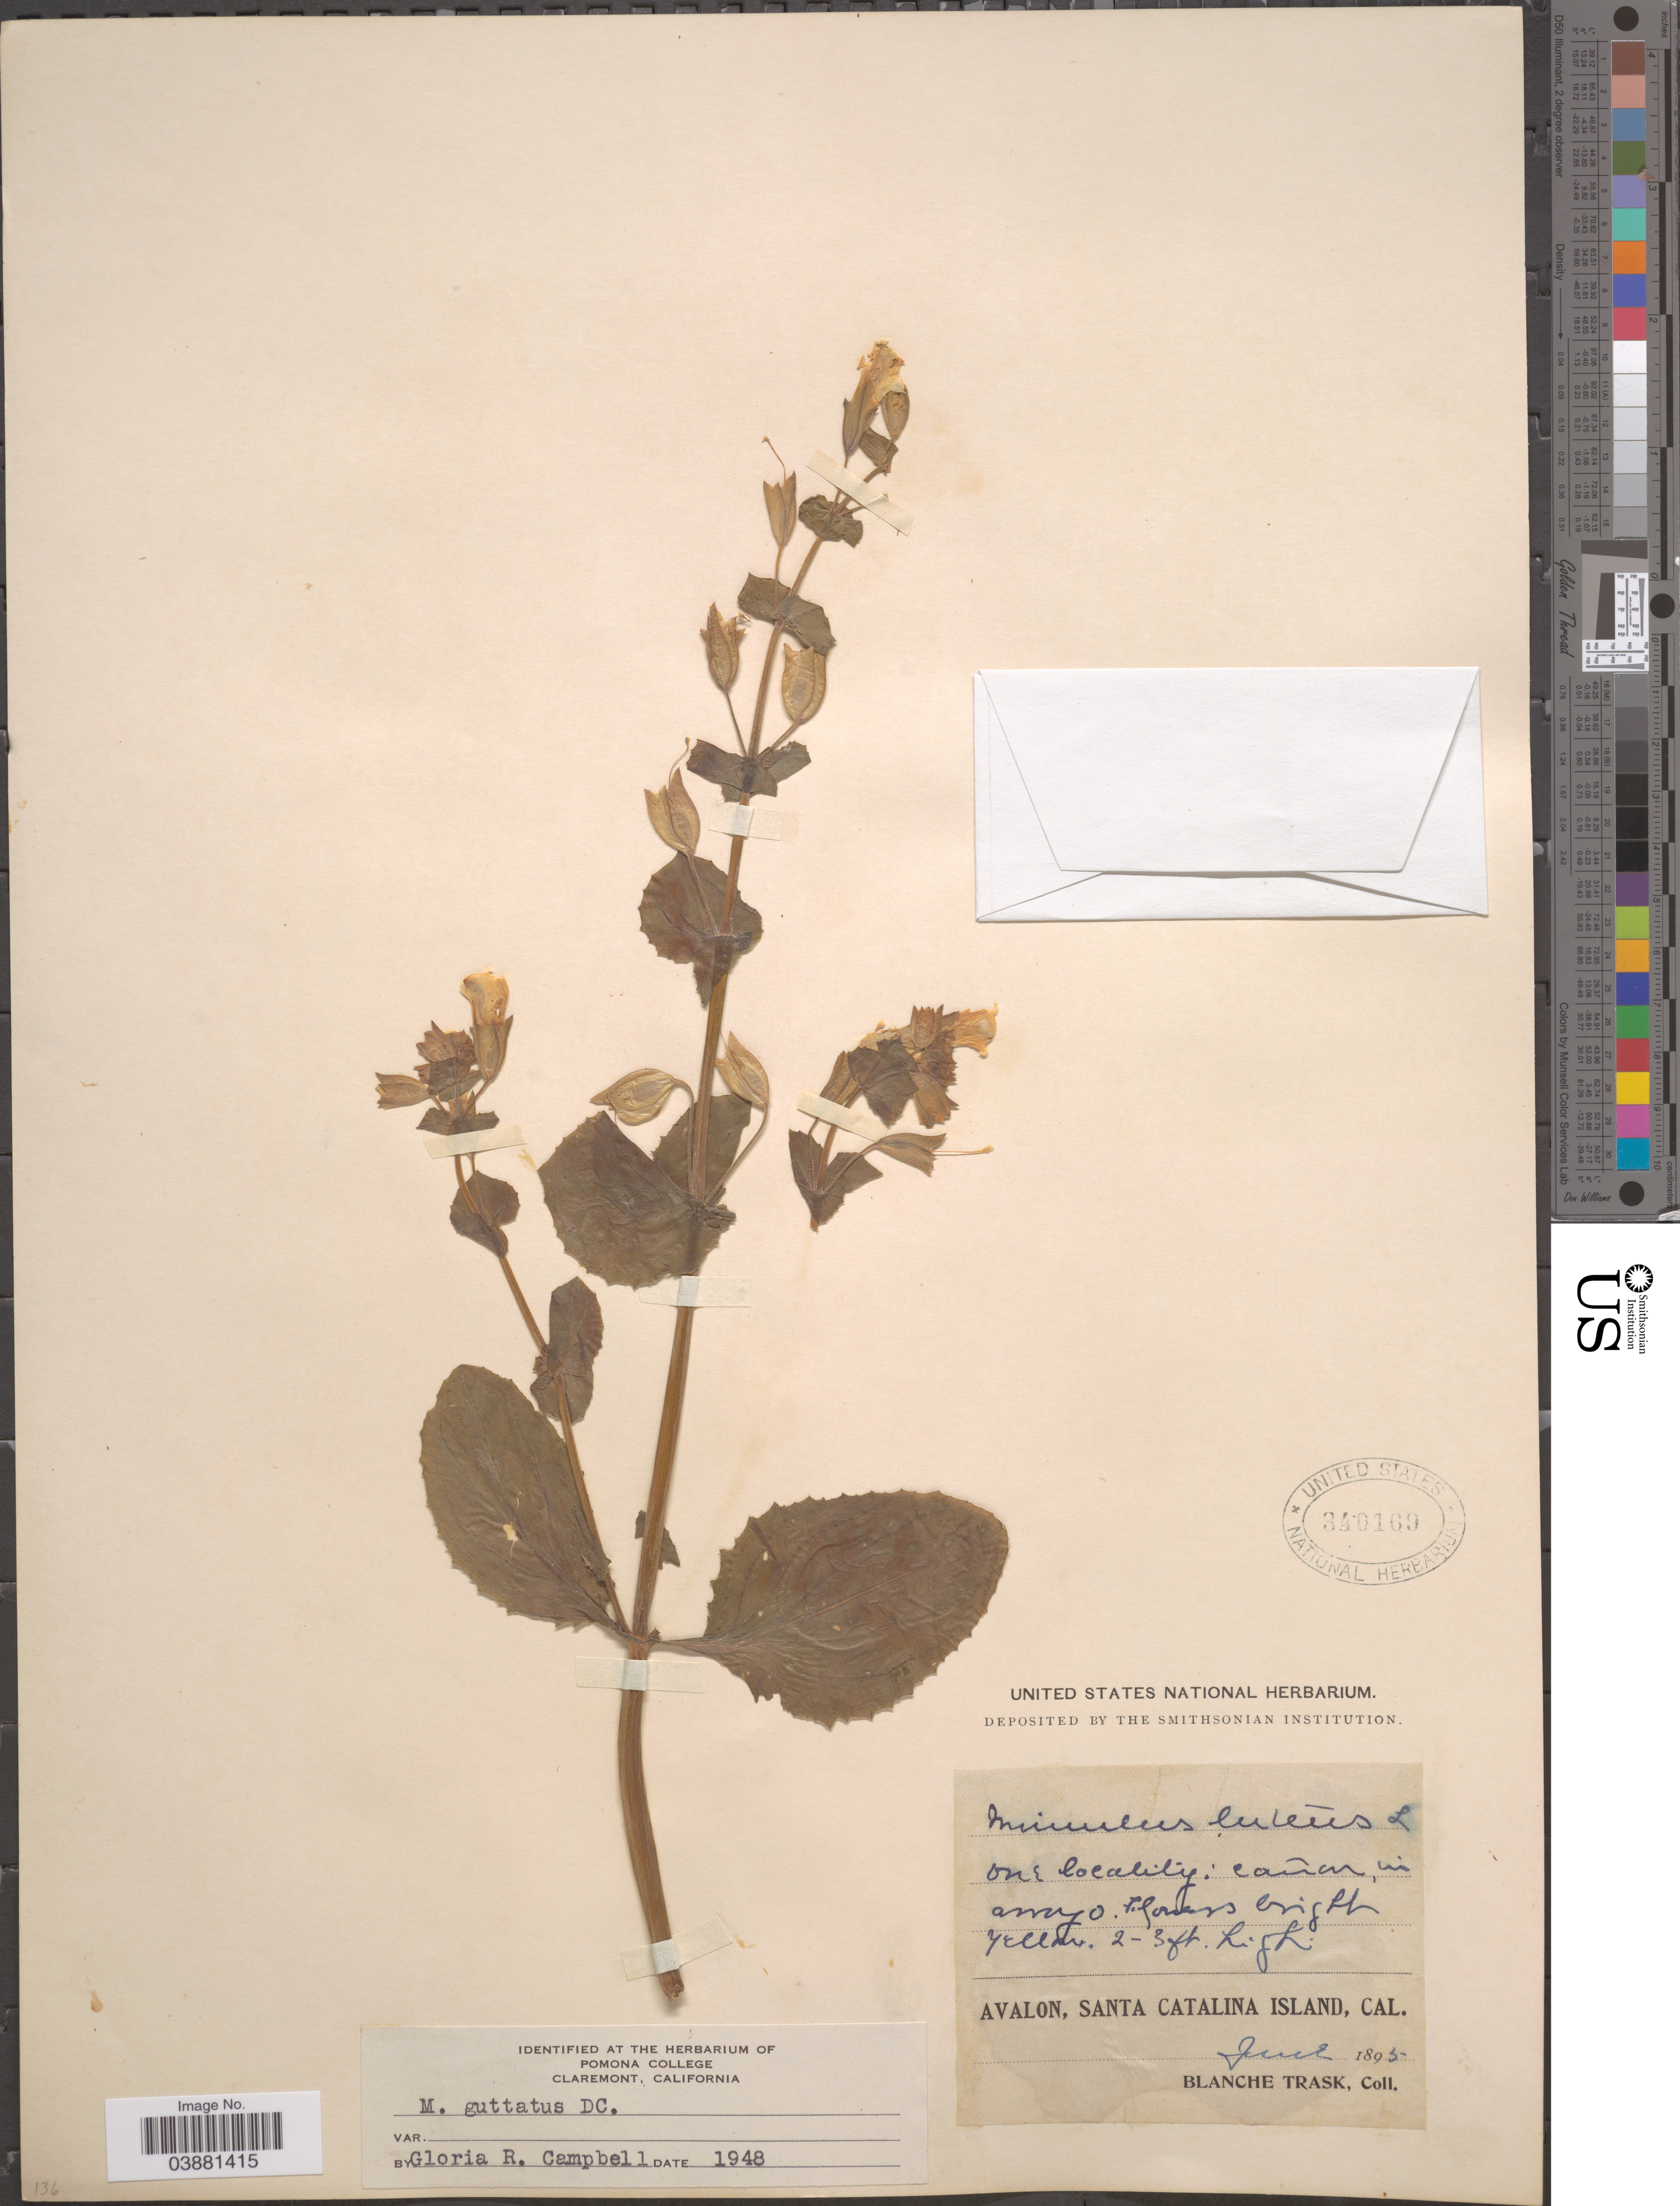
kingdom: Plantae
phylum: Tracheophyta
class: Magnoliopsida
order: Lamiales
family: Phrymaceae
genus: Mimulus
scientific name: Mimulus guttatus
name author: DC.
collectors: B. Trask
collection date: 1895-06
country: United States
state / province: California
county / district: Los Angeles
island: Santa Catalina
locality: Cañon, in arroyo. Avalon, Santa Catalina Island.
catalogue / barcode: US 340169